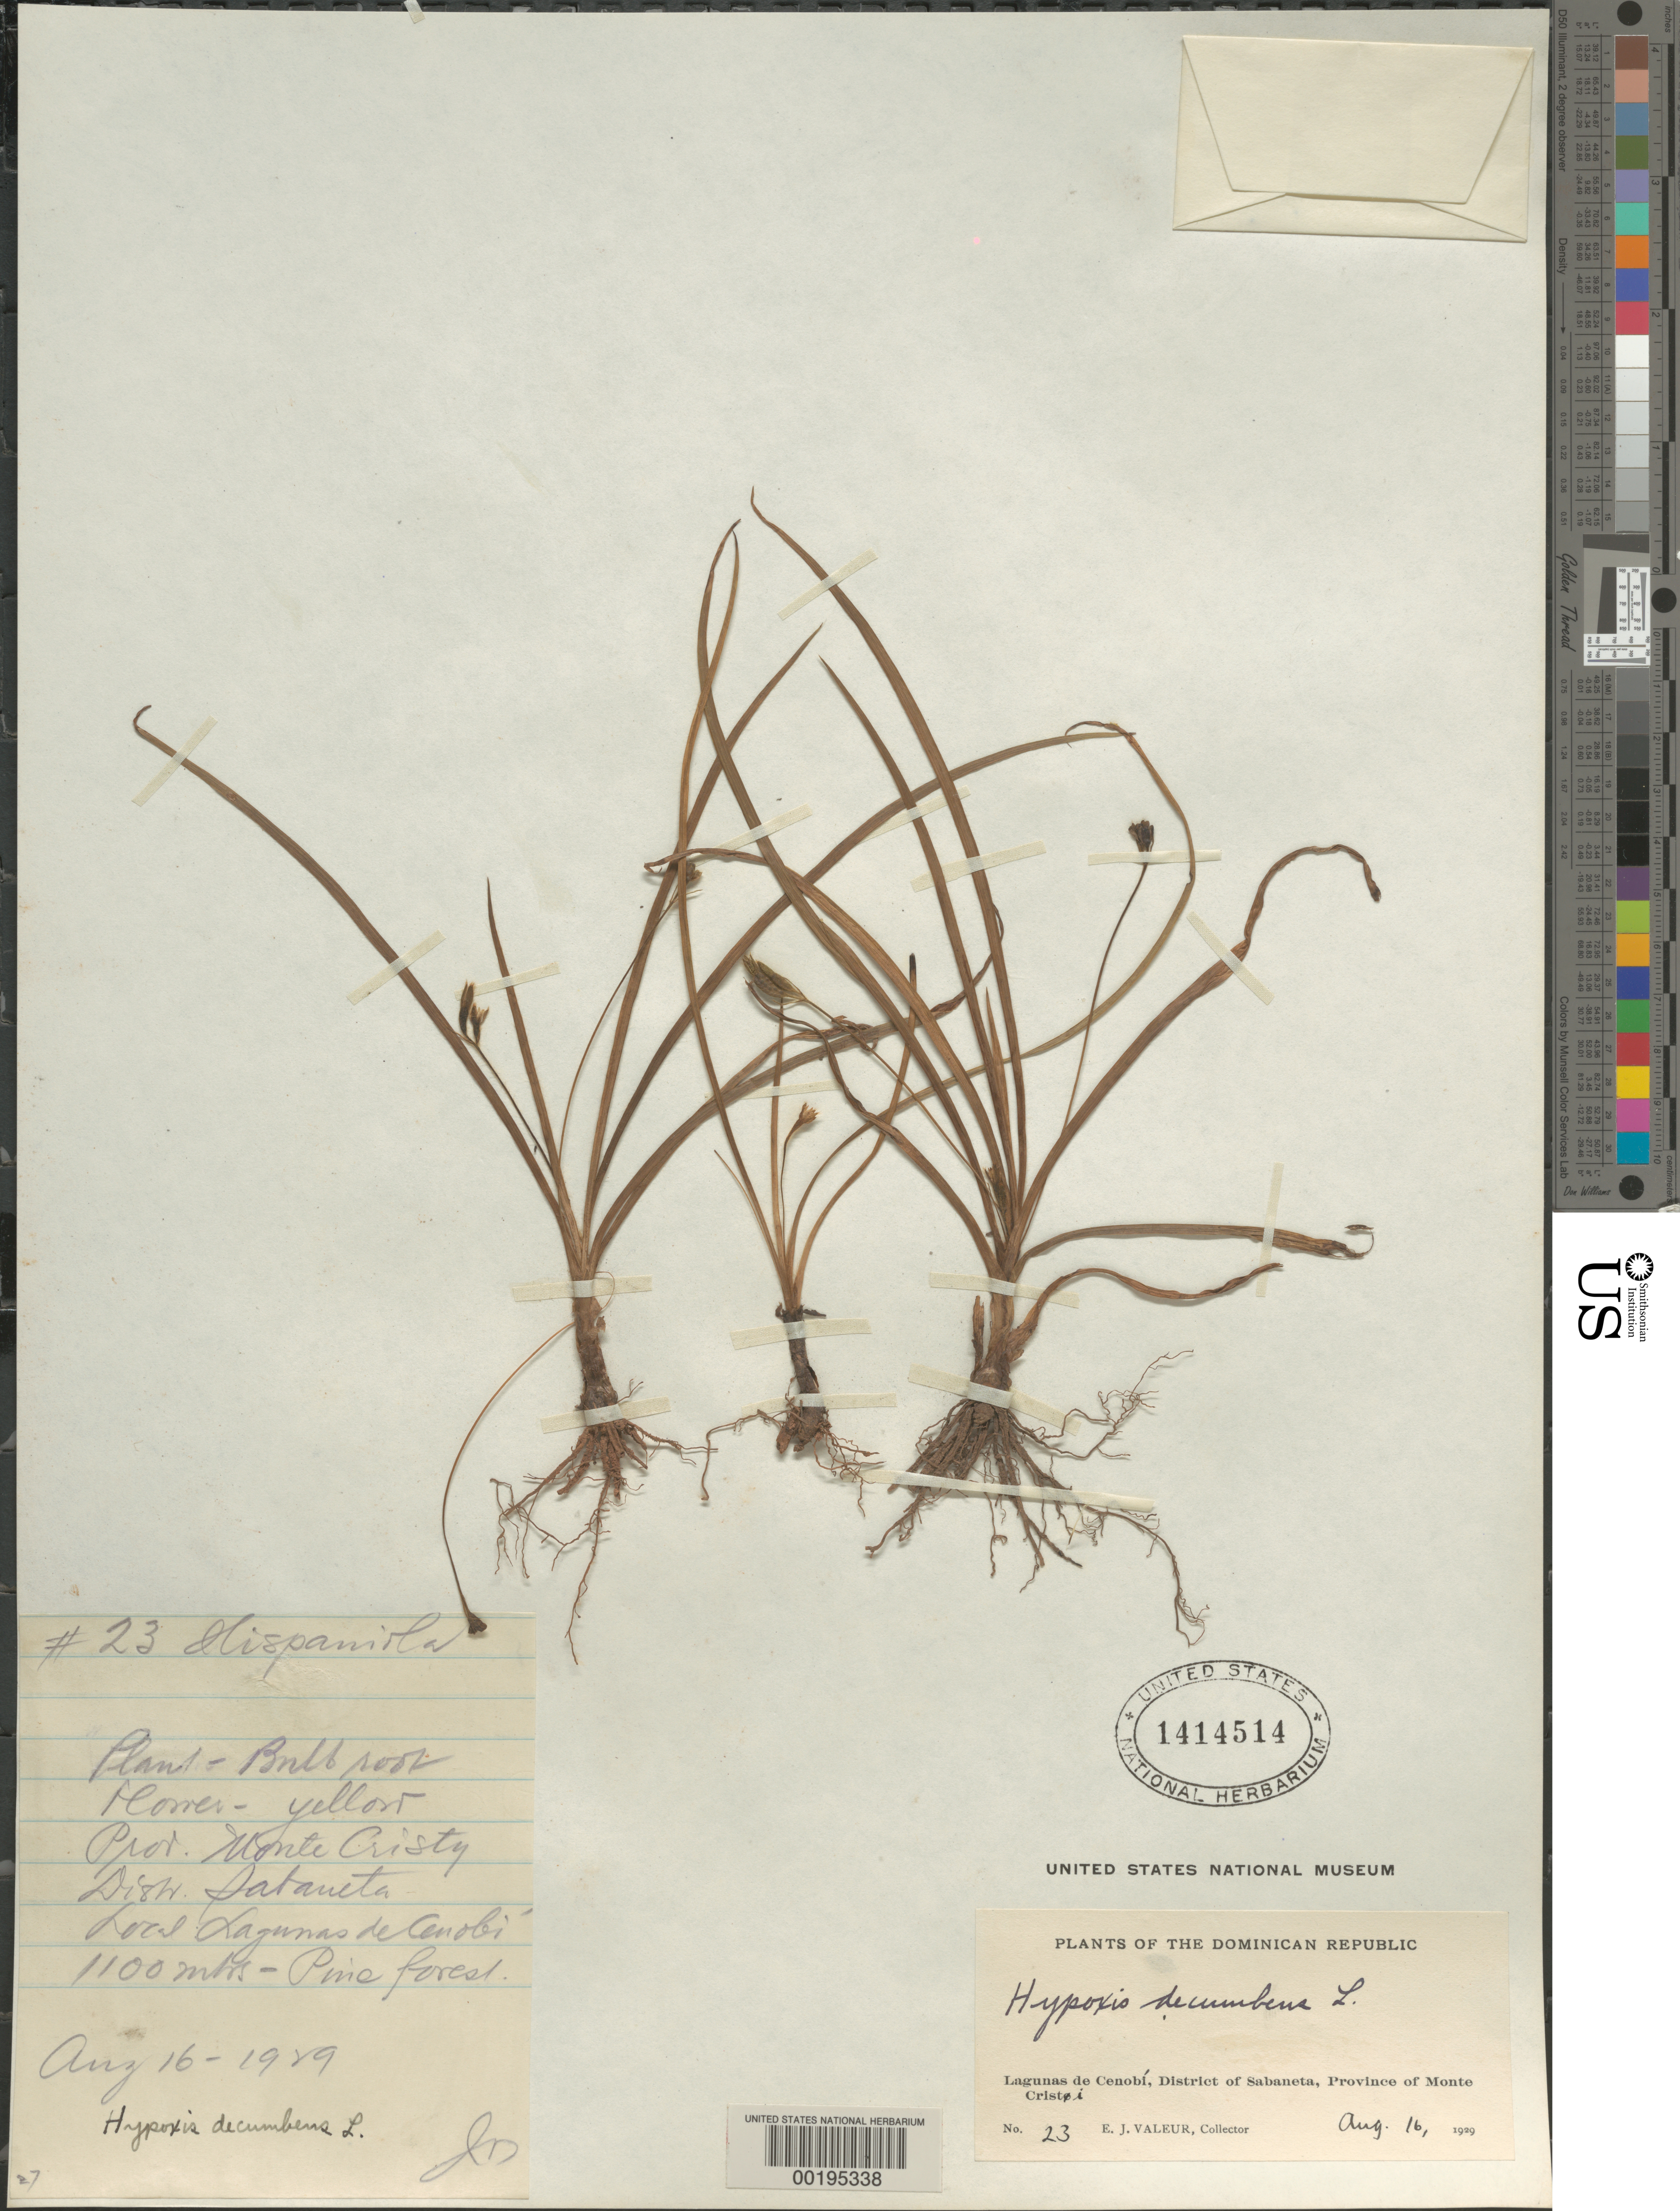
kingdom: Plantae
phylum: Tracheophyta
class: Liliopsida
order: Asparagales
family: Hypoxidaceae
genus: Hypoxis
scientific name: Hypoxis decumbens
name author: L.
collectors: E. Valeur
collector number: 23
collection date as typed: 16 Aug 1929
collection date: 1929-08-16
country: Dominican Republic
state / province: Santiago Rodríguez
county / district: Sabaneta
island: Hispaniola Island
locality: Lagunas de cenobi, sabaneta dist. [province originally recorded as monte cristi.]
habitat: Pine forest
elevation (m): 1100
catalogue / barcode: US 1414514